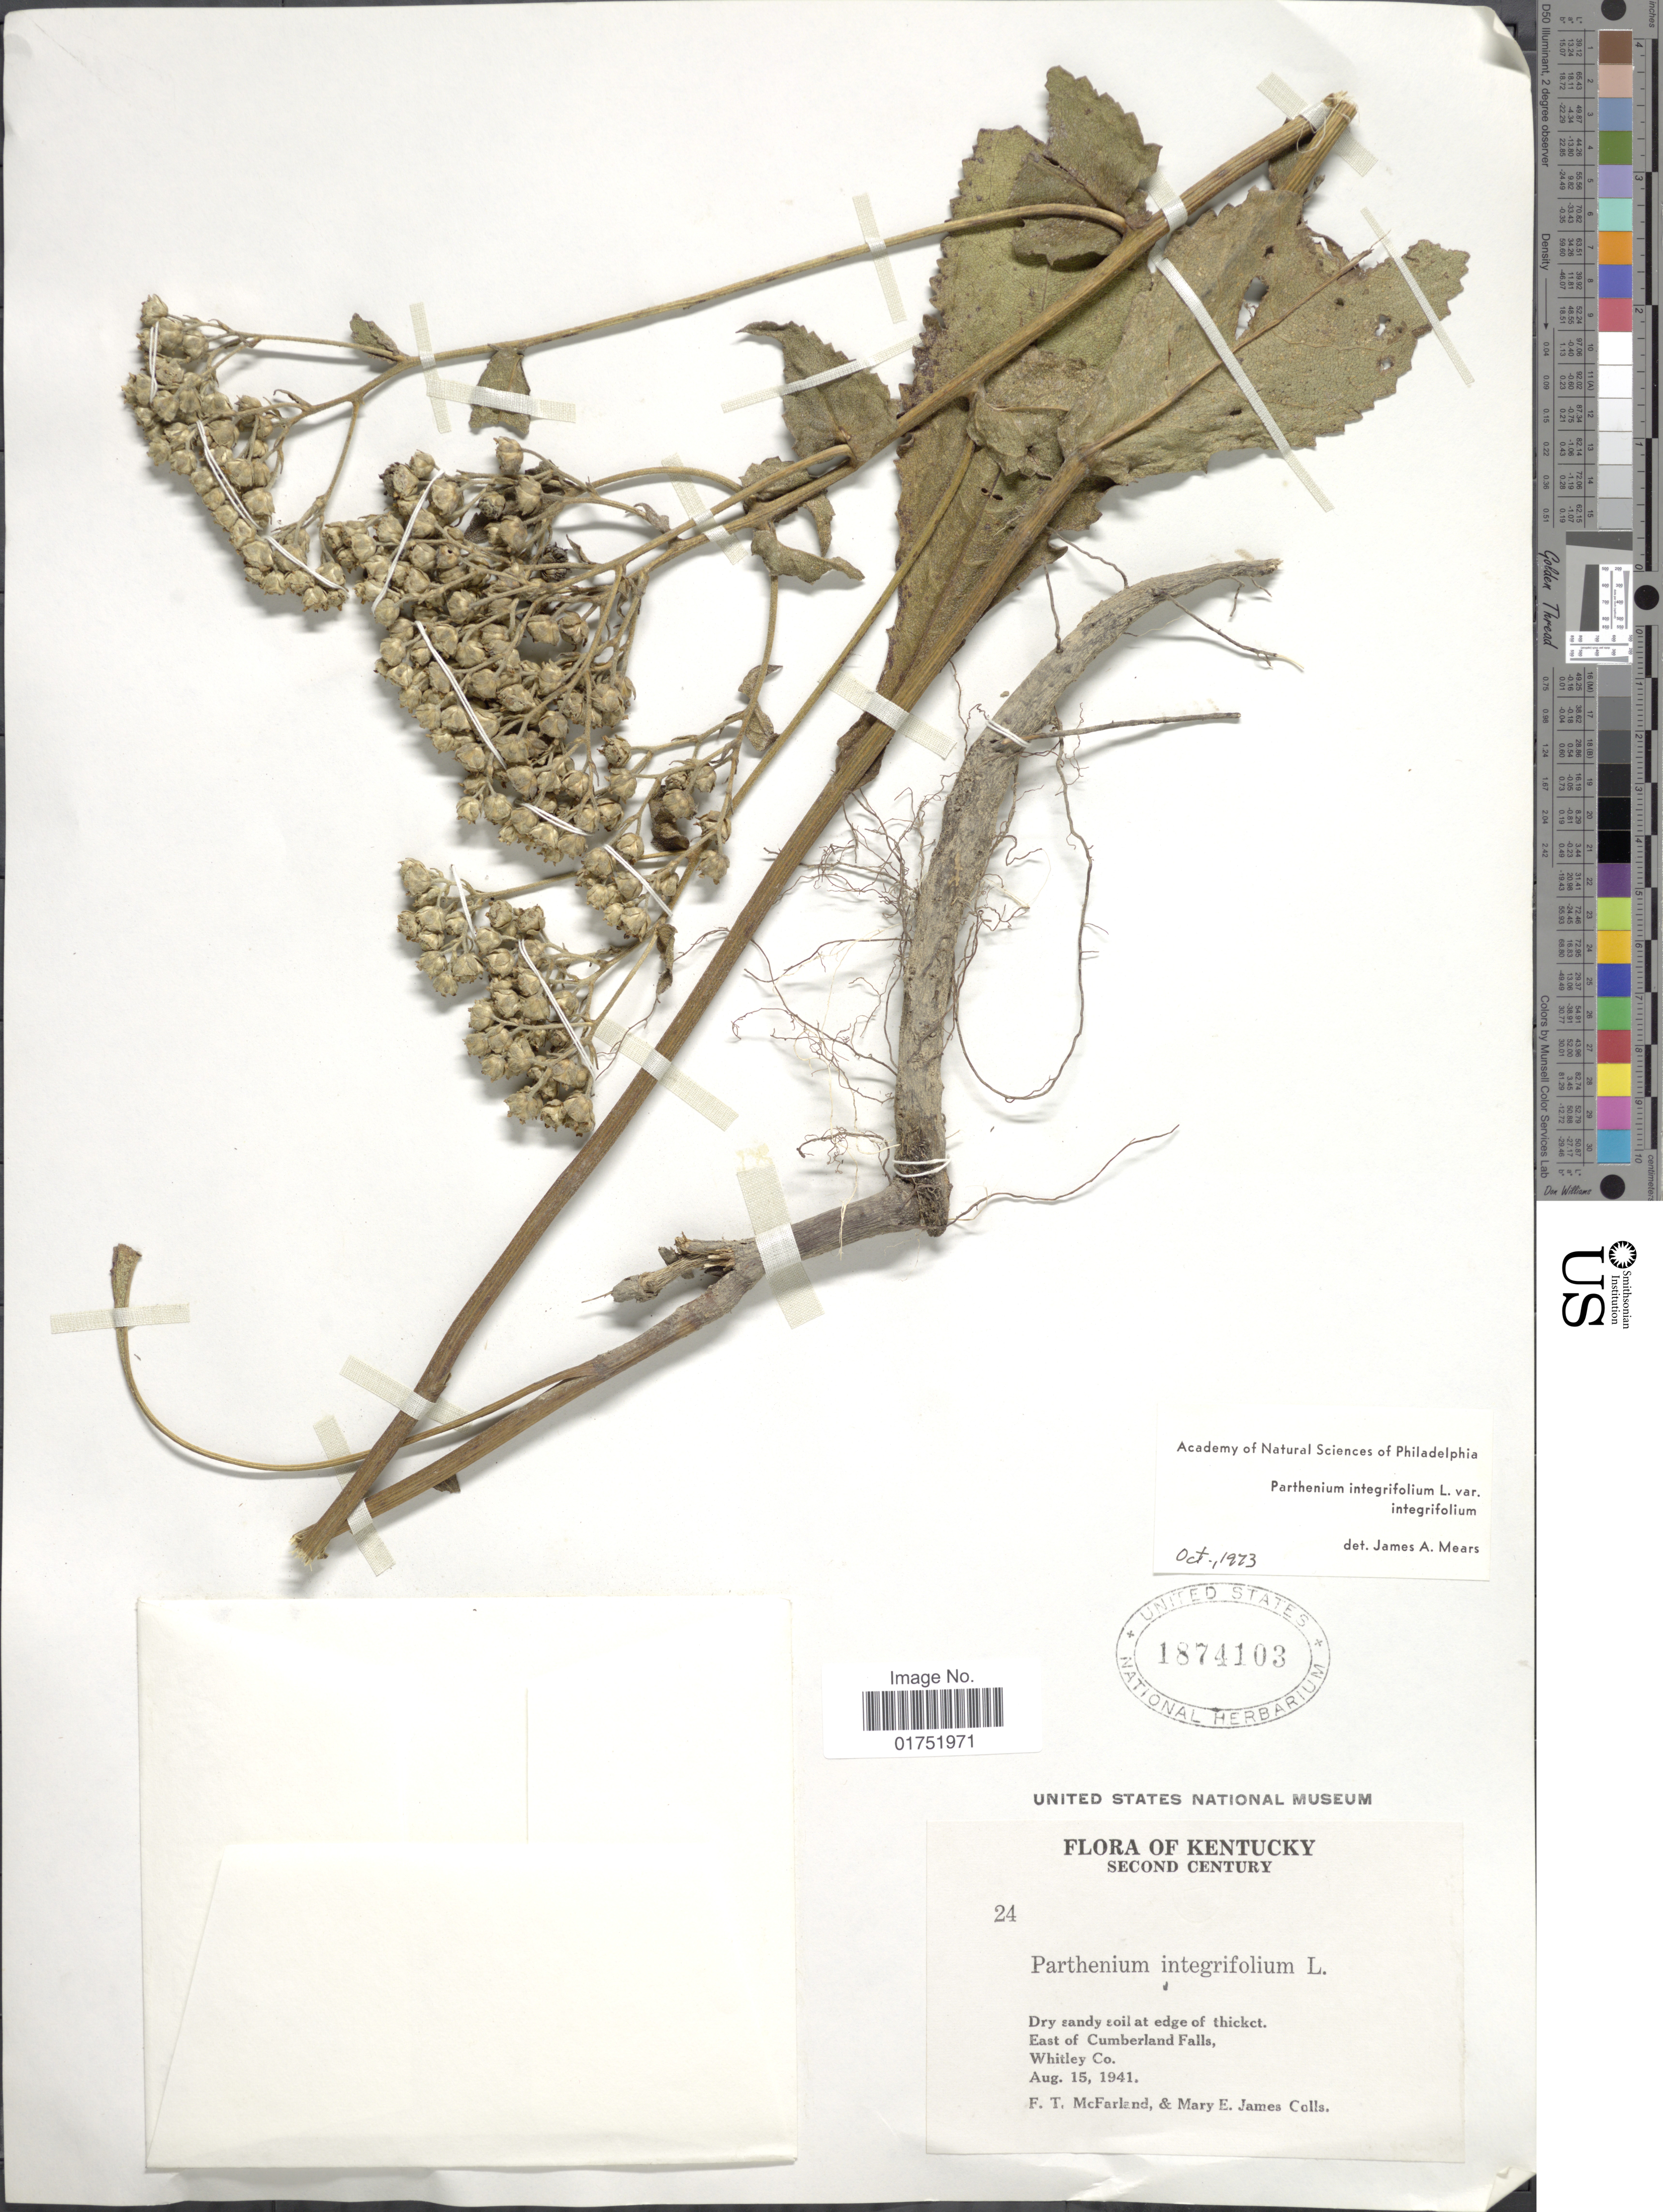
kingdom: Plantae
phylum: Tracheophyta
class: Magnoliopsida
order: Asterales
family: Asteraceae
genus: Parthenium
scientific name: Parthenium integrifolium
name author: L.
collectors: F. McFarland & M. James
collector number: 24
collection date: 1941-08-15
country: United States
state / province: Kentucky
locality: East of Cumberland Falls, Whitley Co.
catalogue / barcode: US 1874103